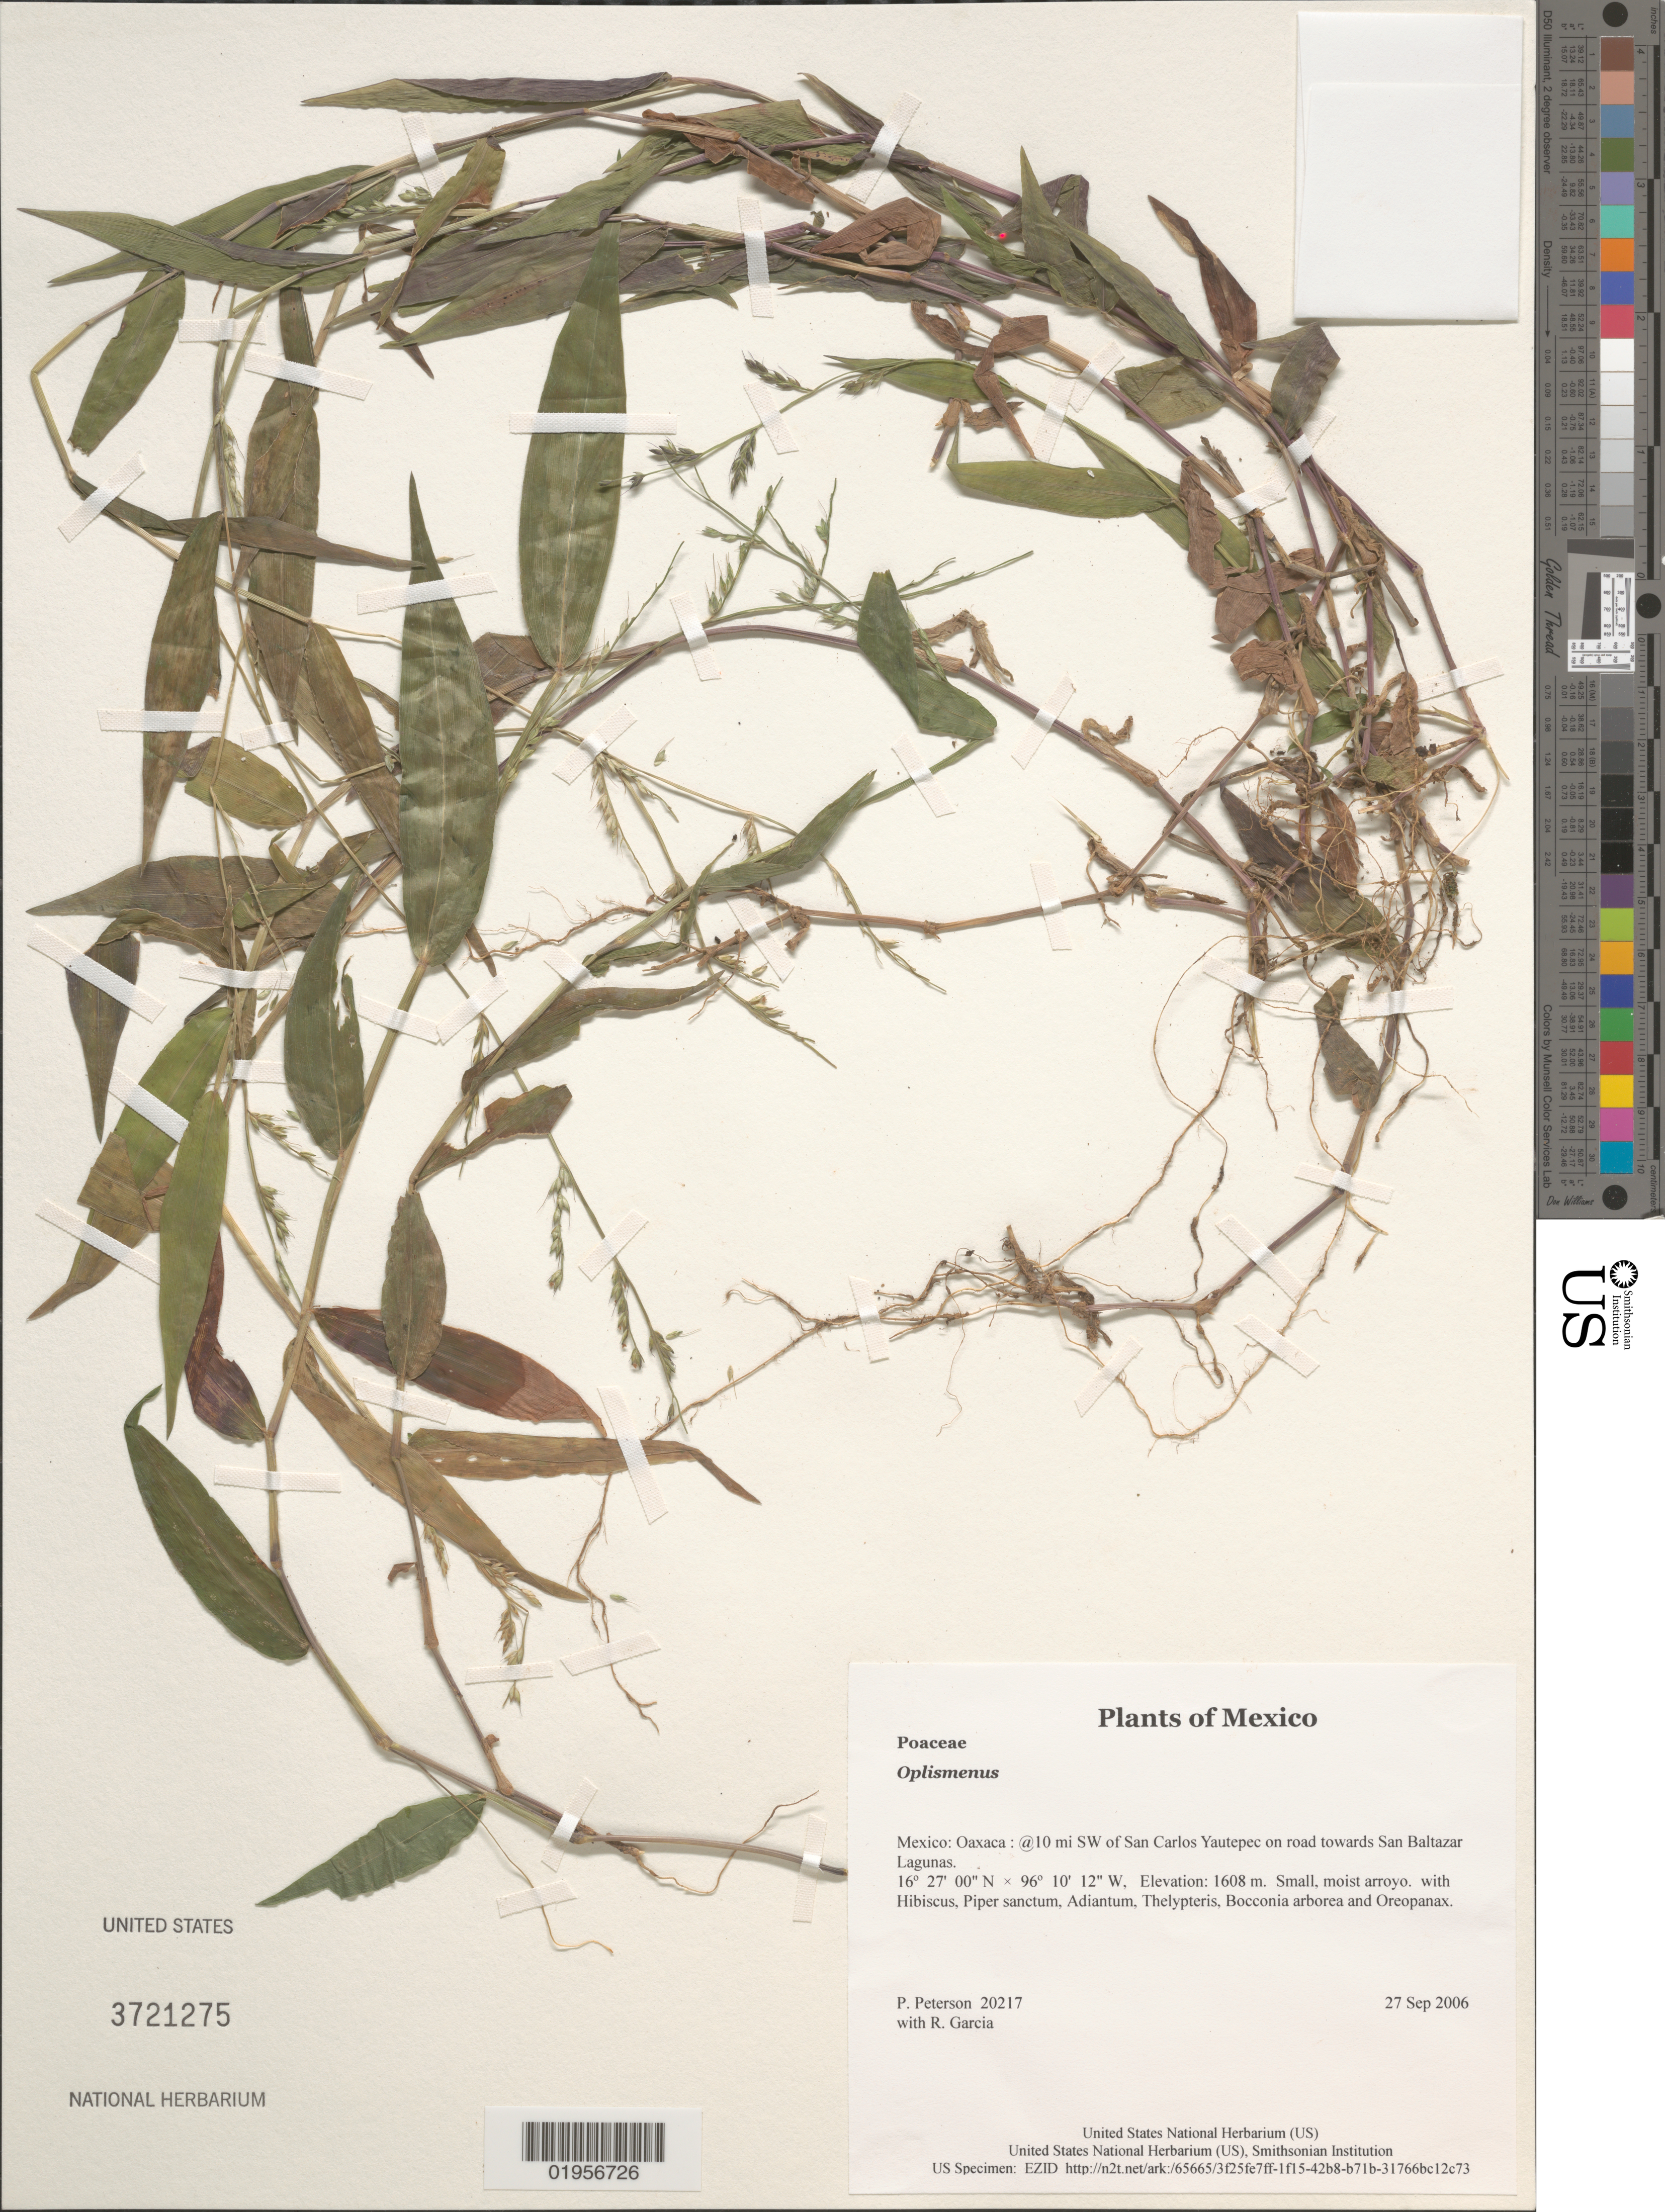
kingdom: Plantae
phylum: Tracheophyta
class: Liliopsida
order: Poales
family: Poaceae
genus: Oplismenus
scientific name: Oplismenus sp.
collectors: P. M. Peterson & R. Garcia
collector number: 20217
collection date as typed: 27 Sep 2006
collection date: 2006-09-27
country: Mexico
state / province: Oaxaca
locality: @10 mi SW of San Carlos Yautepec on road towards San Baltazar Lagunas.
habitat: Small, moist arroyo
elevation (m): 1608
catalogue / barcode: US 3721275